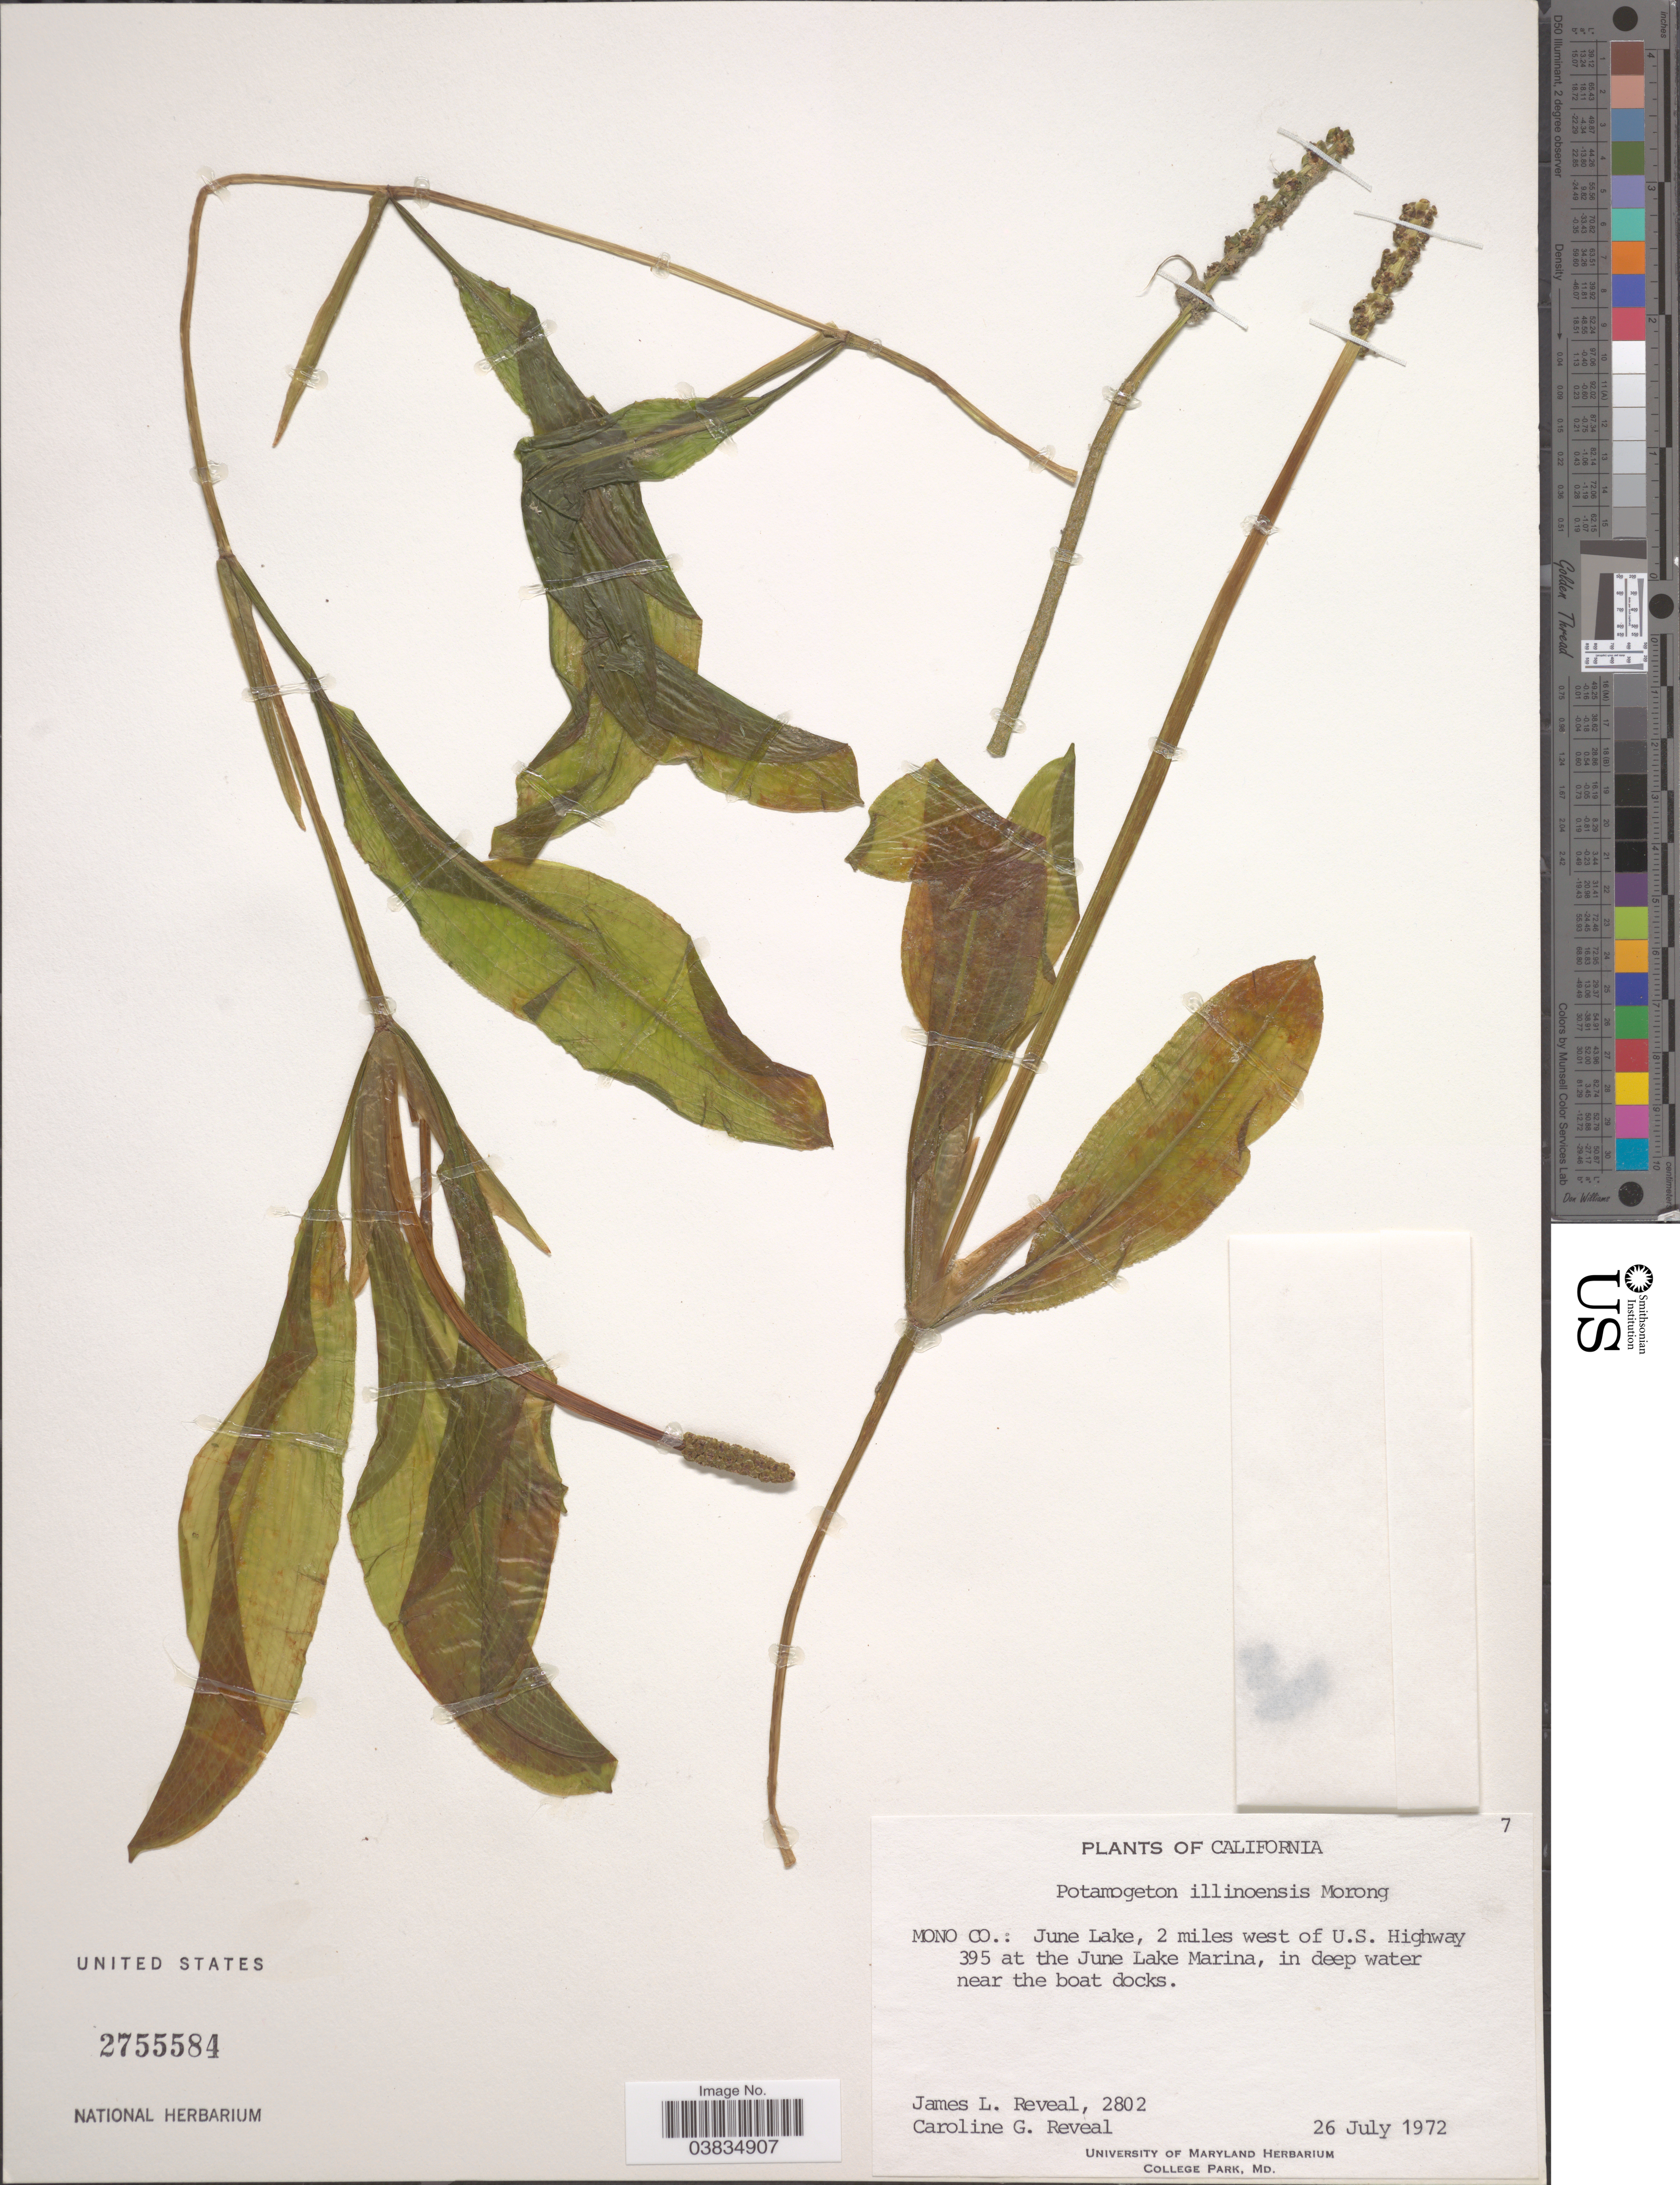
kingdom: Plantae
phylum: Tracheophyta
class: Liliopsida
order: Alismatales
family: Potamogetonaceae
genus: Potamogeton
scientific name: Potamogeton illinoensis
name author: Morong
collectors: J. L. Reveal & C. G. Reveal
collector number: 2802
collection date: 1972-07-26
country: United States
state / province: California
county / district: Mono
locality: Mono Co.: June Lake, 2 miles west of U.S. Highway 395 at the June Lake Marina, in deep water near the boat docks.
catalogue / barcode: US 2755584